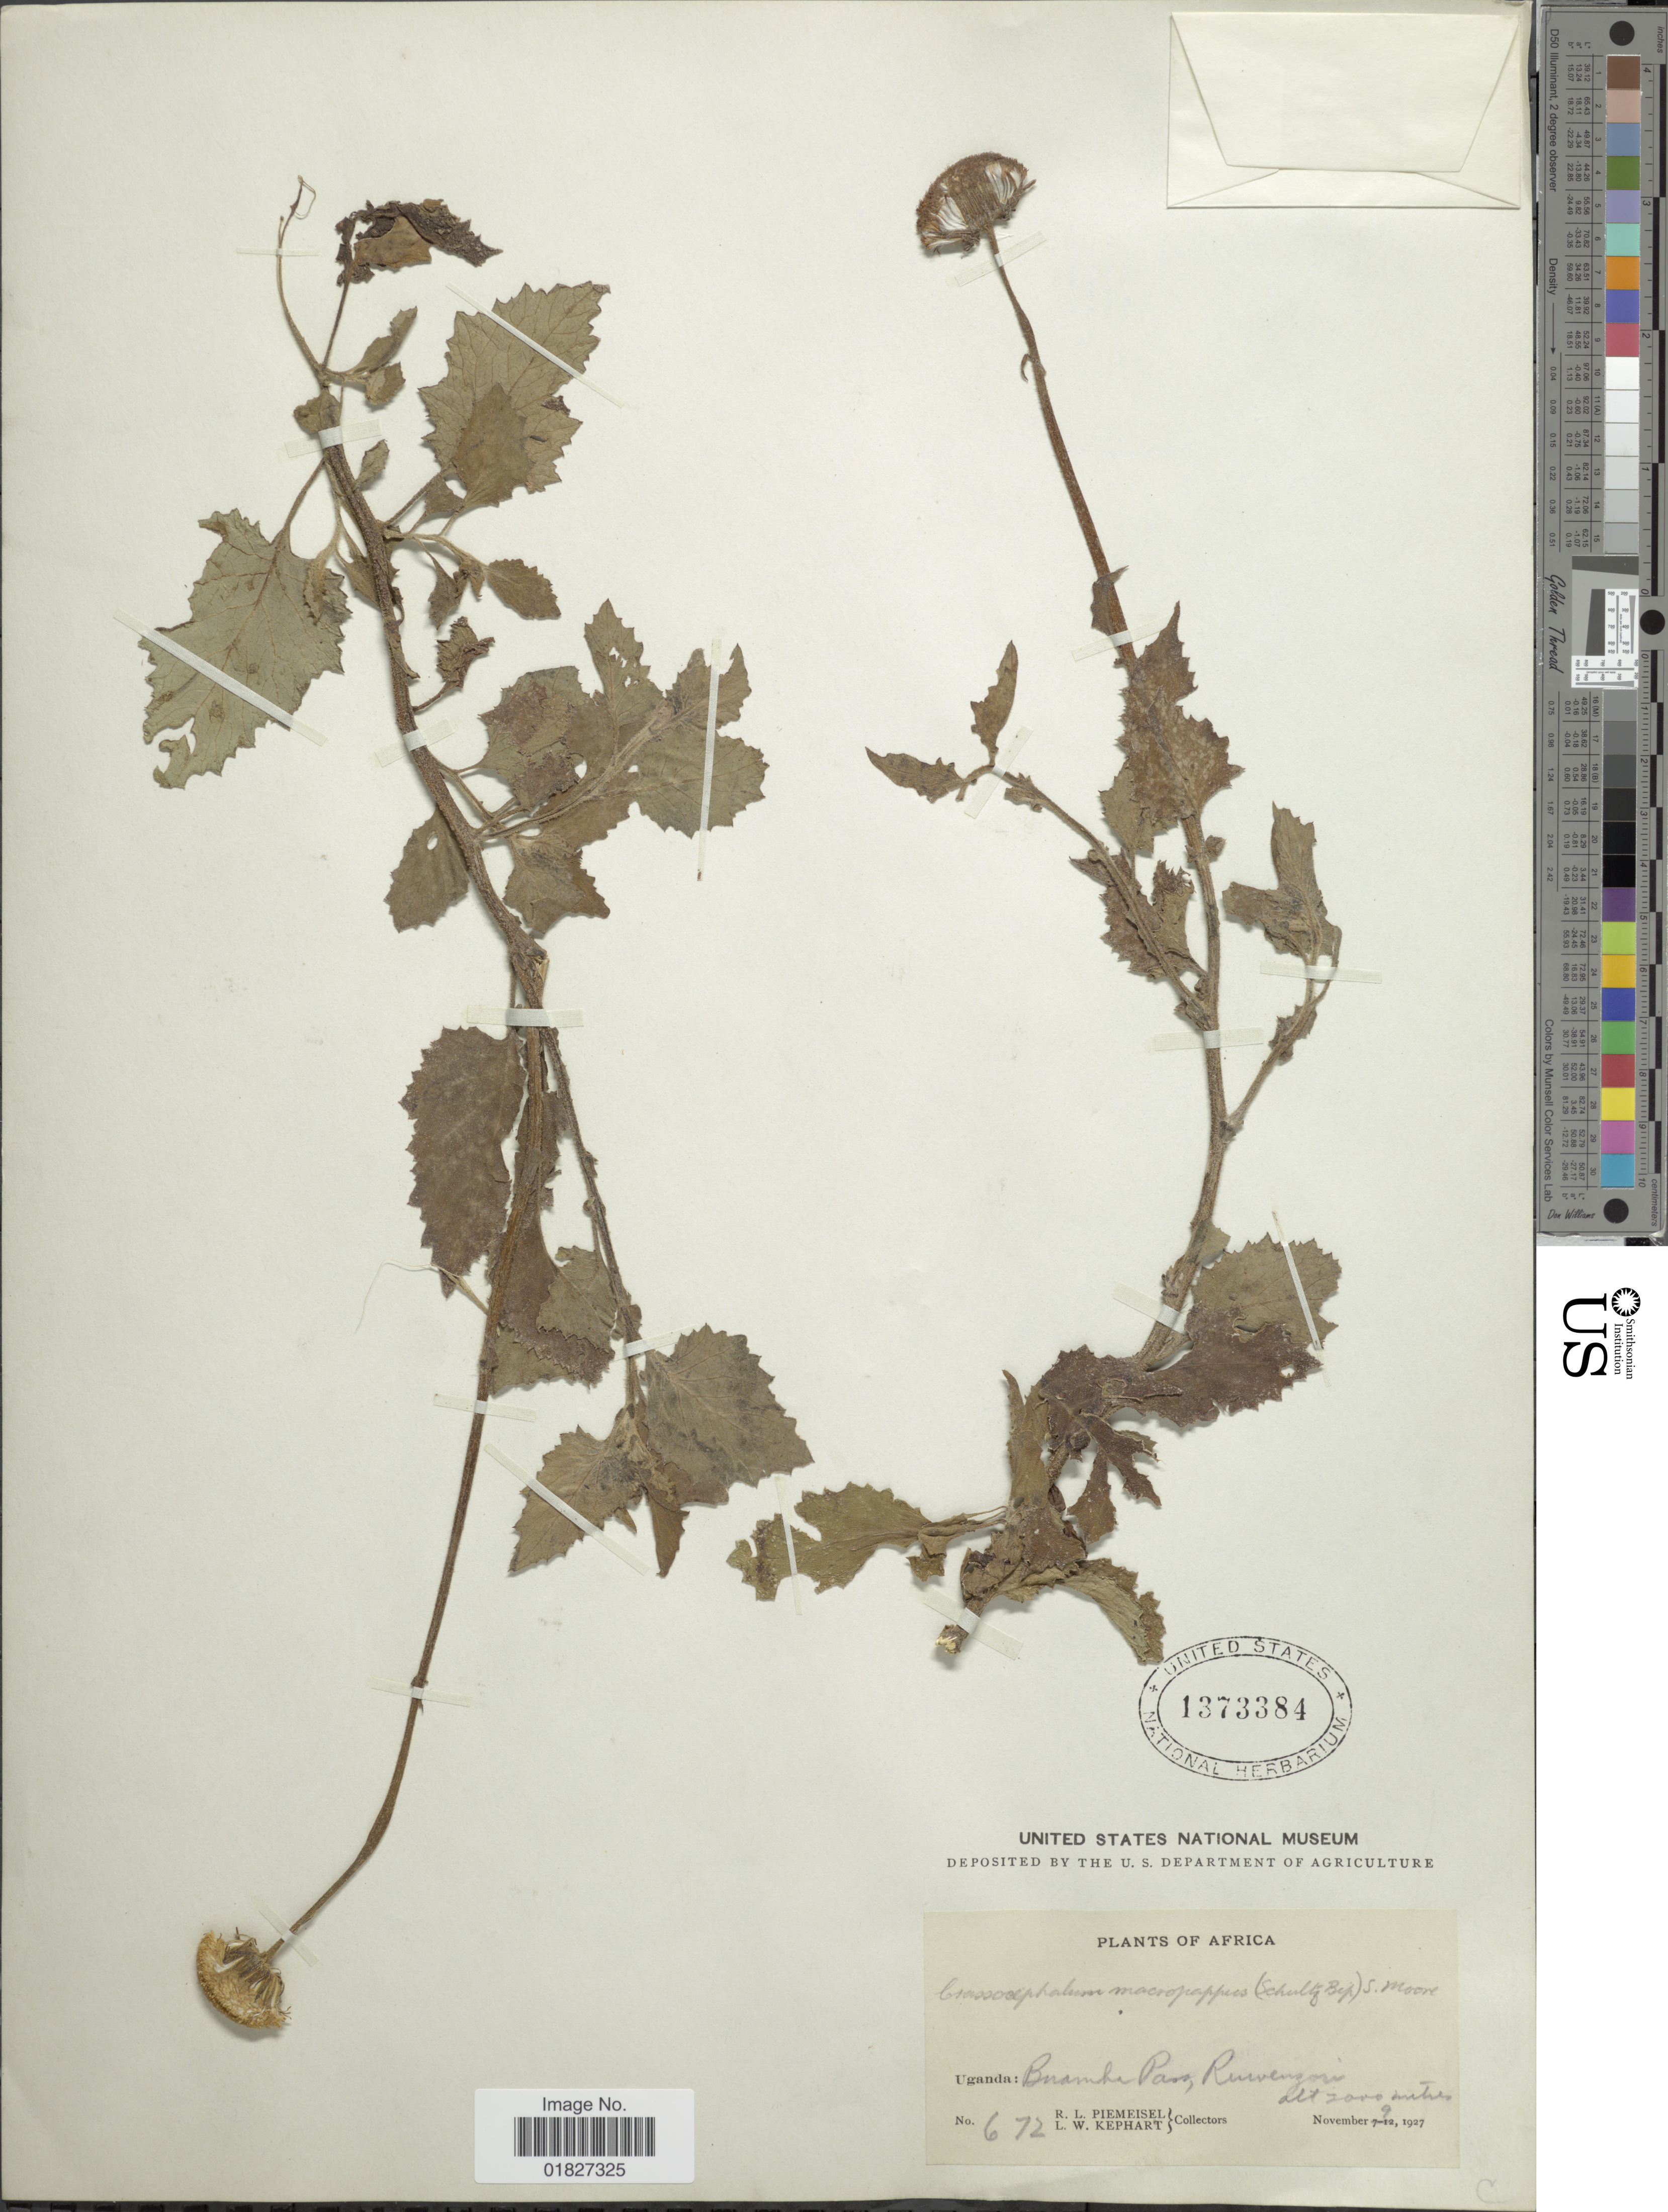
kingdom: Plantae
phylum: Tracheophyta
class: Magnoliopsida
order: Asterales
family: Asteraceae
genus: Gynura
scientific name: Gynura macropappus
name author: (Sch. Bip.) S. Moore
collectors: R. L. Piemeisel & L. W. Kephart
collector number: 672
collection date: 1927-11-09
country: Uganda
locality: Africa, Bwamba Pass, Ruwenzori.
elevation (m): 2000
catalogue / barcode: US 1373384